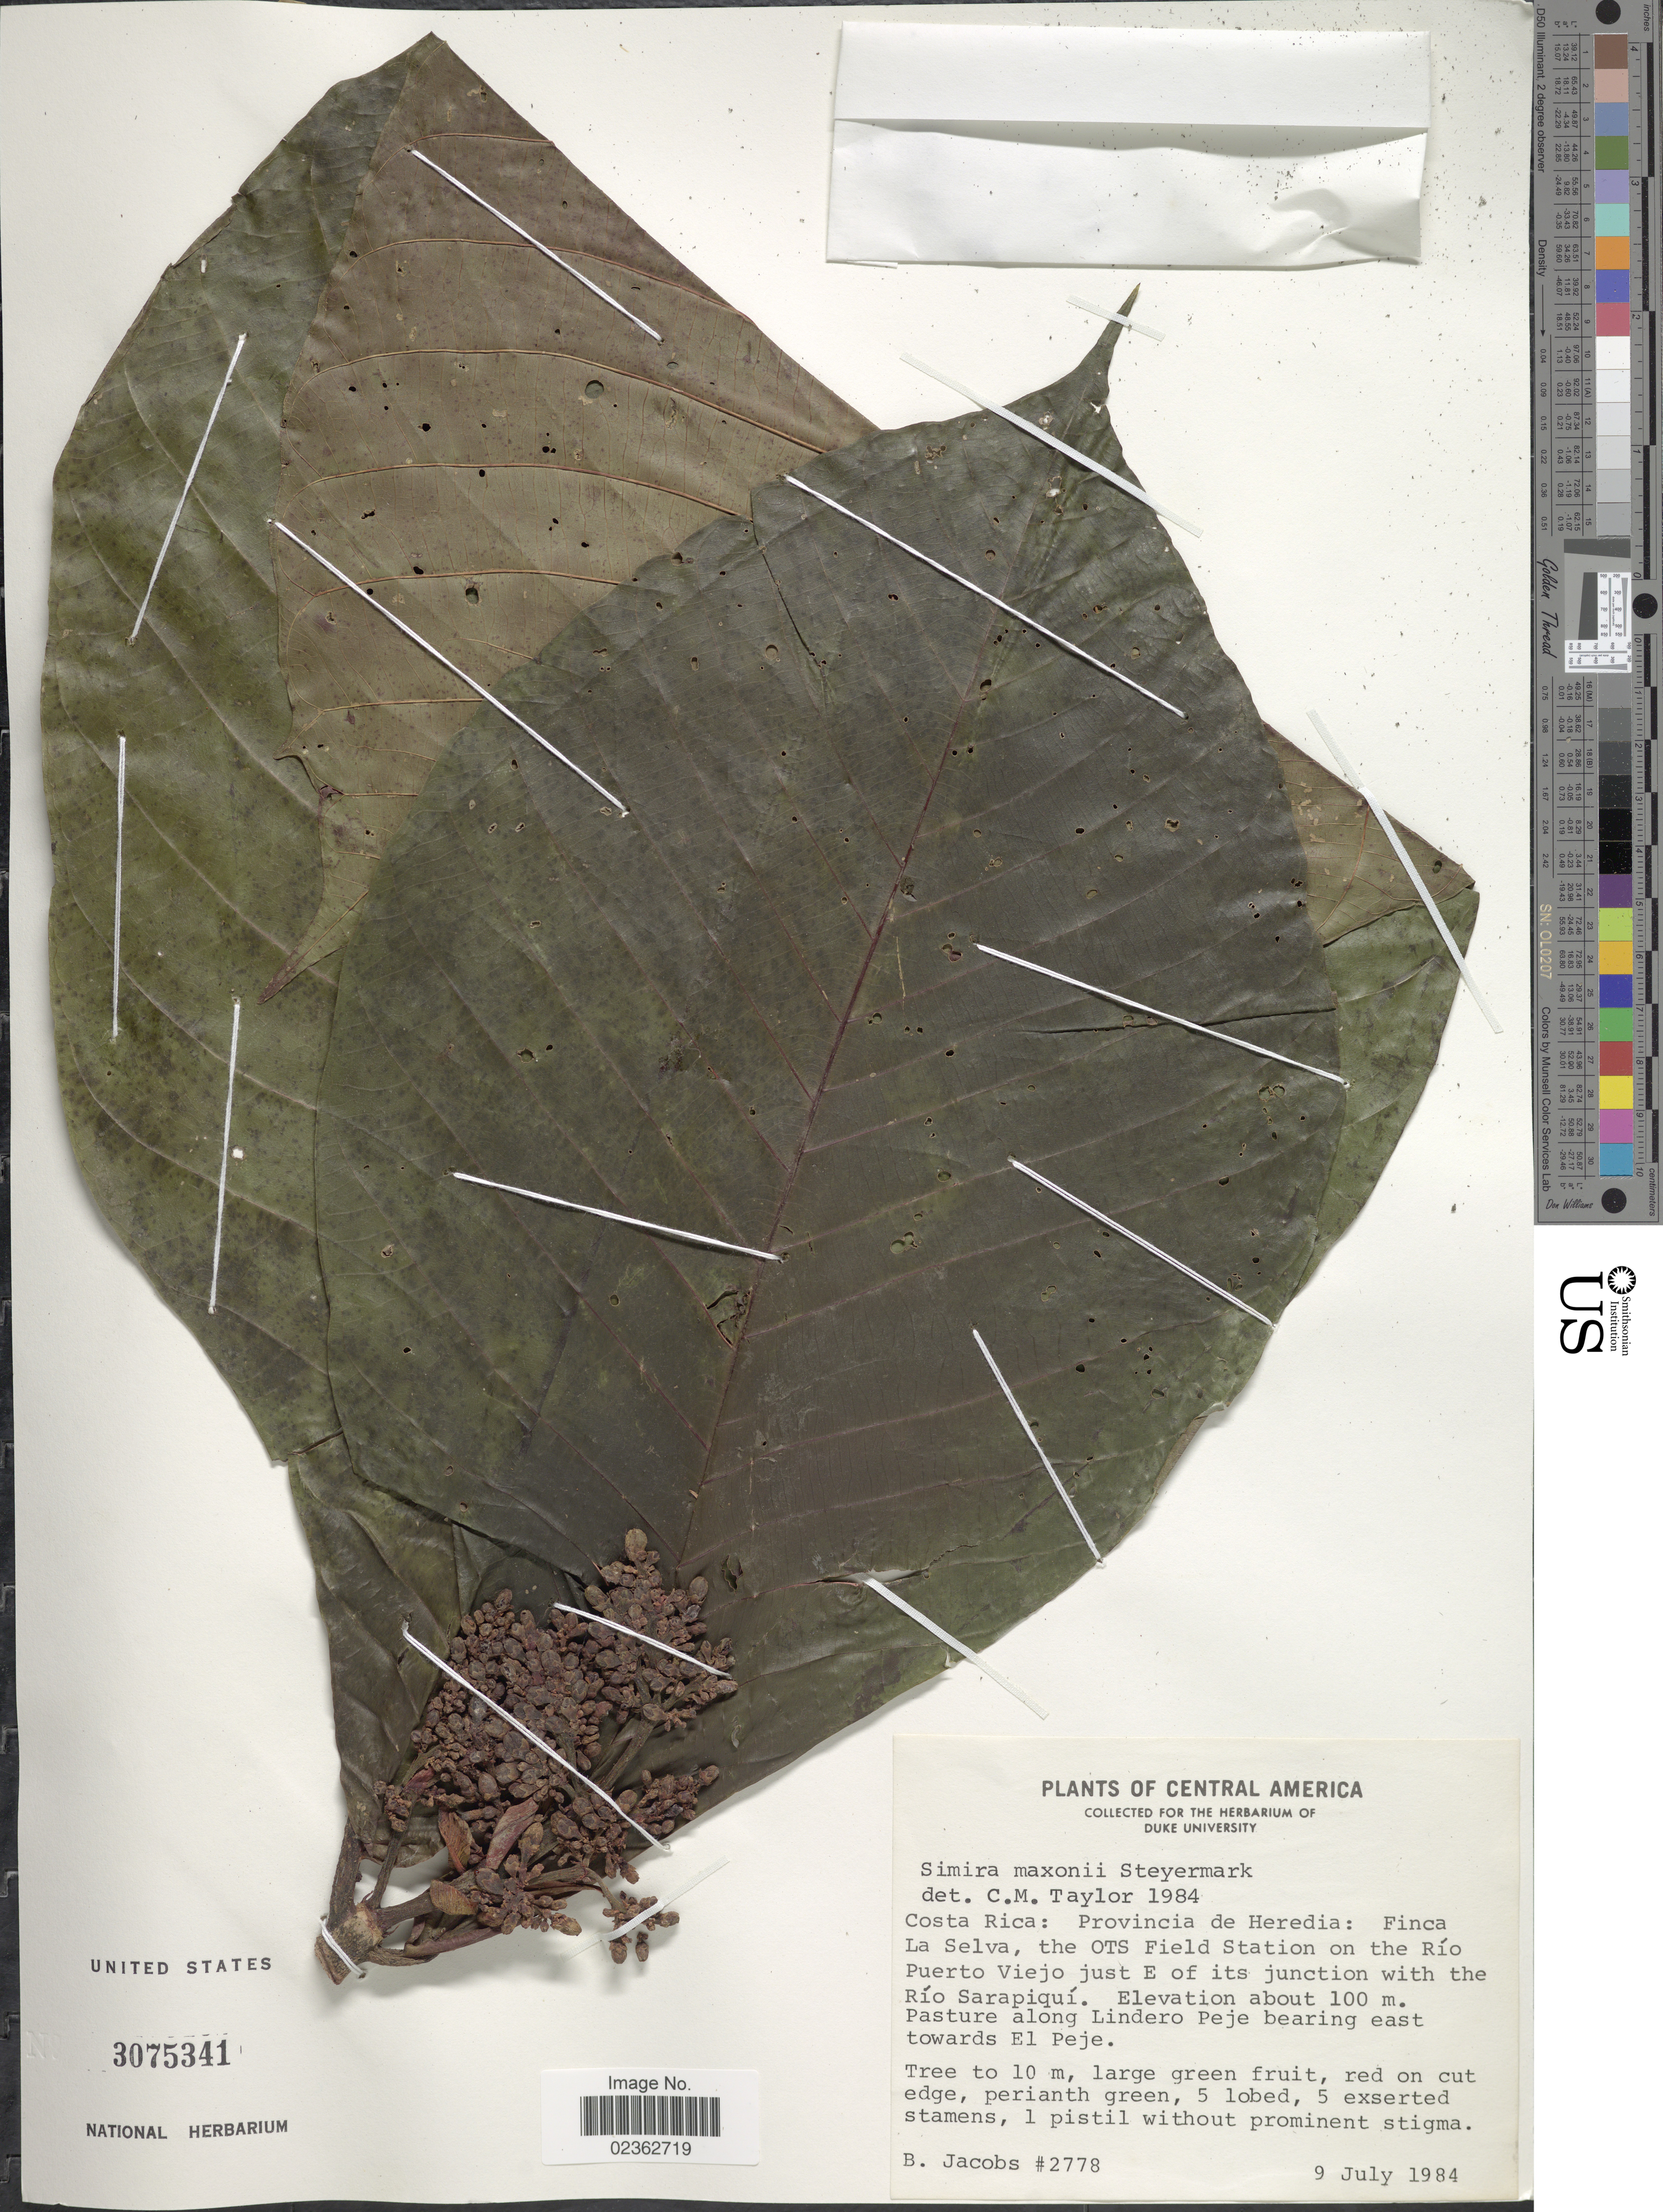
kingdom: Plantae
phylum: Tracheophyta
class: Magnoliopsida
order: Gentianales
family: Rubiaceae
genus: Simira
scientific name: Simira maxonii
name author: (Standl.) Steyerm.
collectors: B. Jacobs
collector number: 2778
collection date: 1984-07-09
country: Costa Rica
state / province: Heredia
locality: Finca La Selva, the OTS Field Station on the Eio Puerto Viejo just E of its junction with the Rio Sarapique, pasture along Lindero Peje bearing east toward El Peje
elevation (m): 100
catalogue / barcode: US 3075341